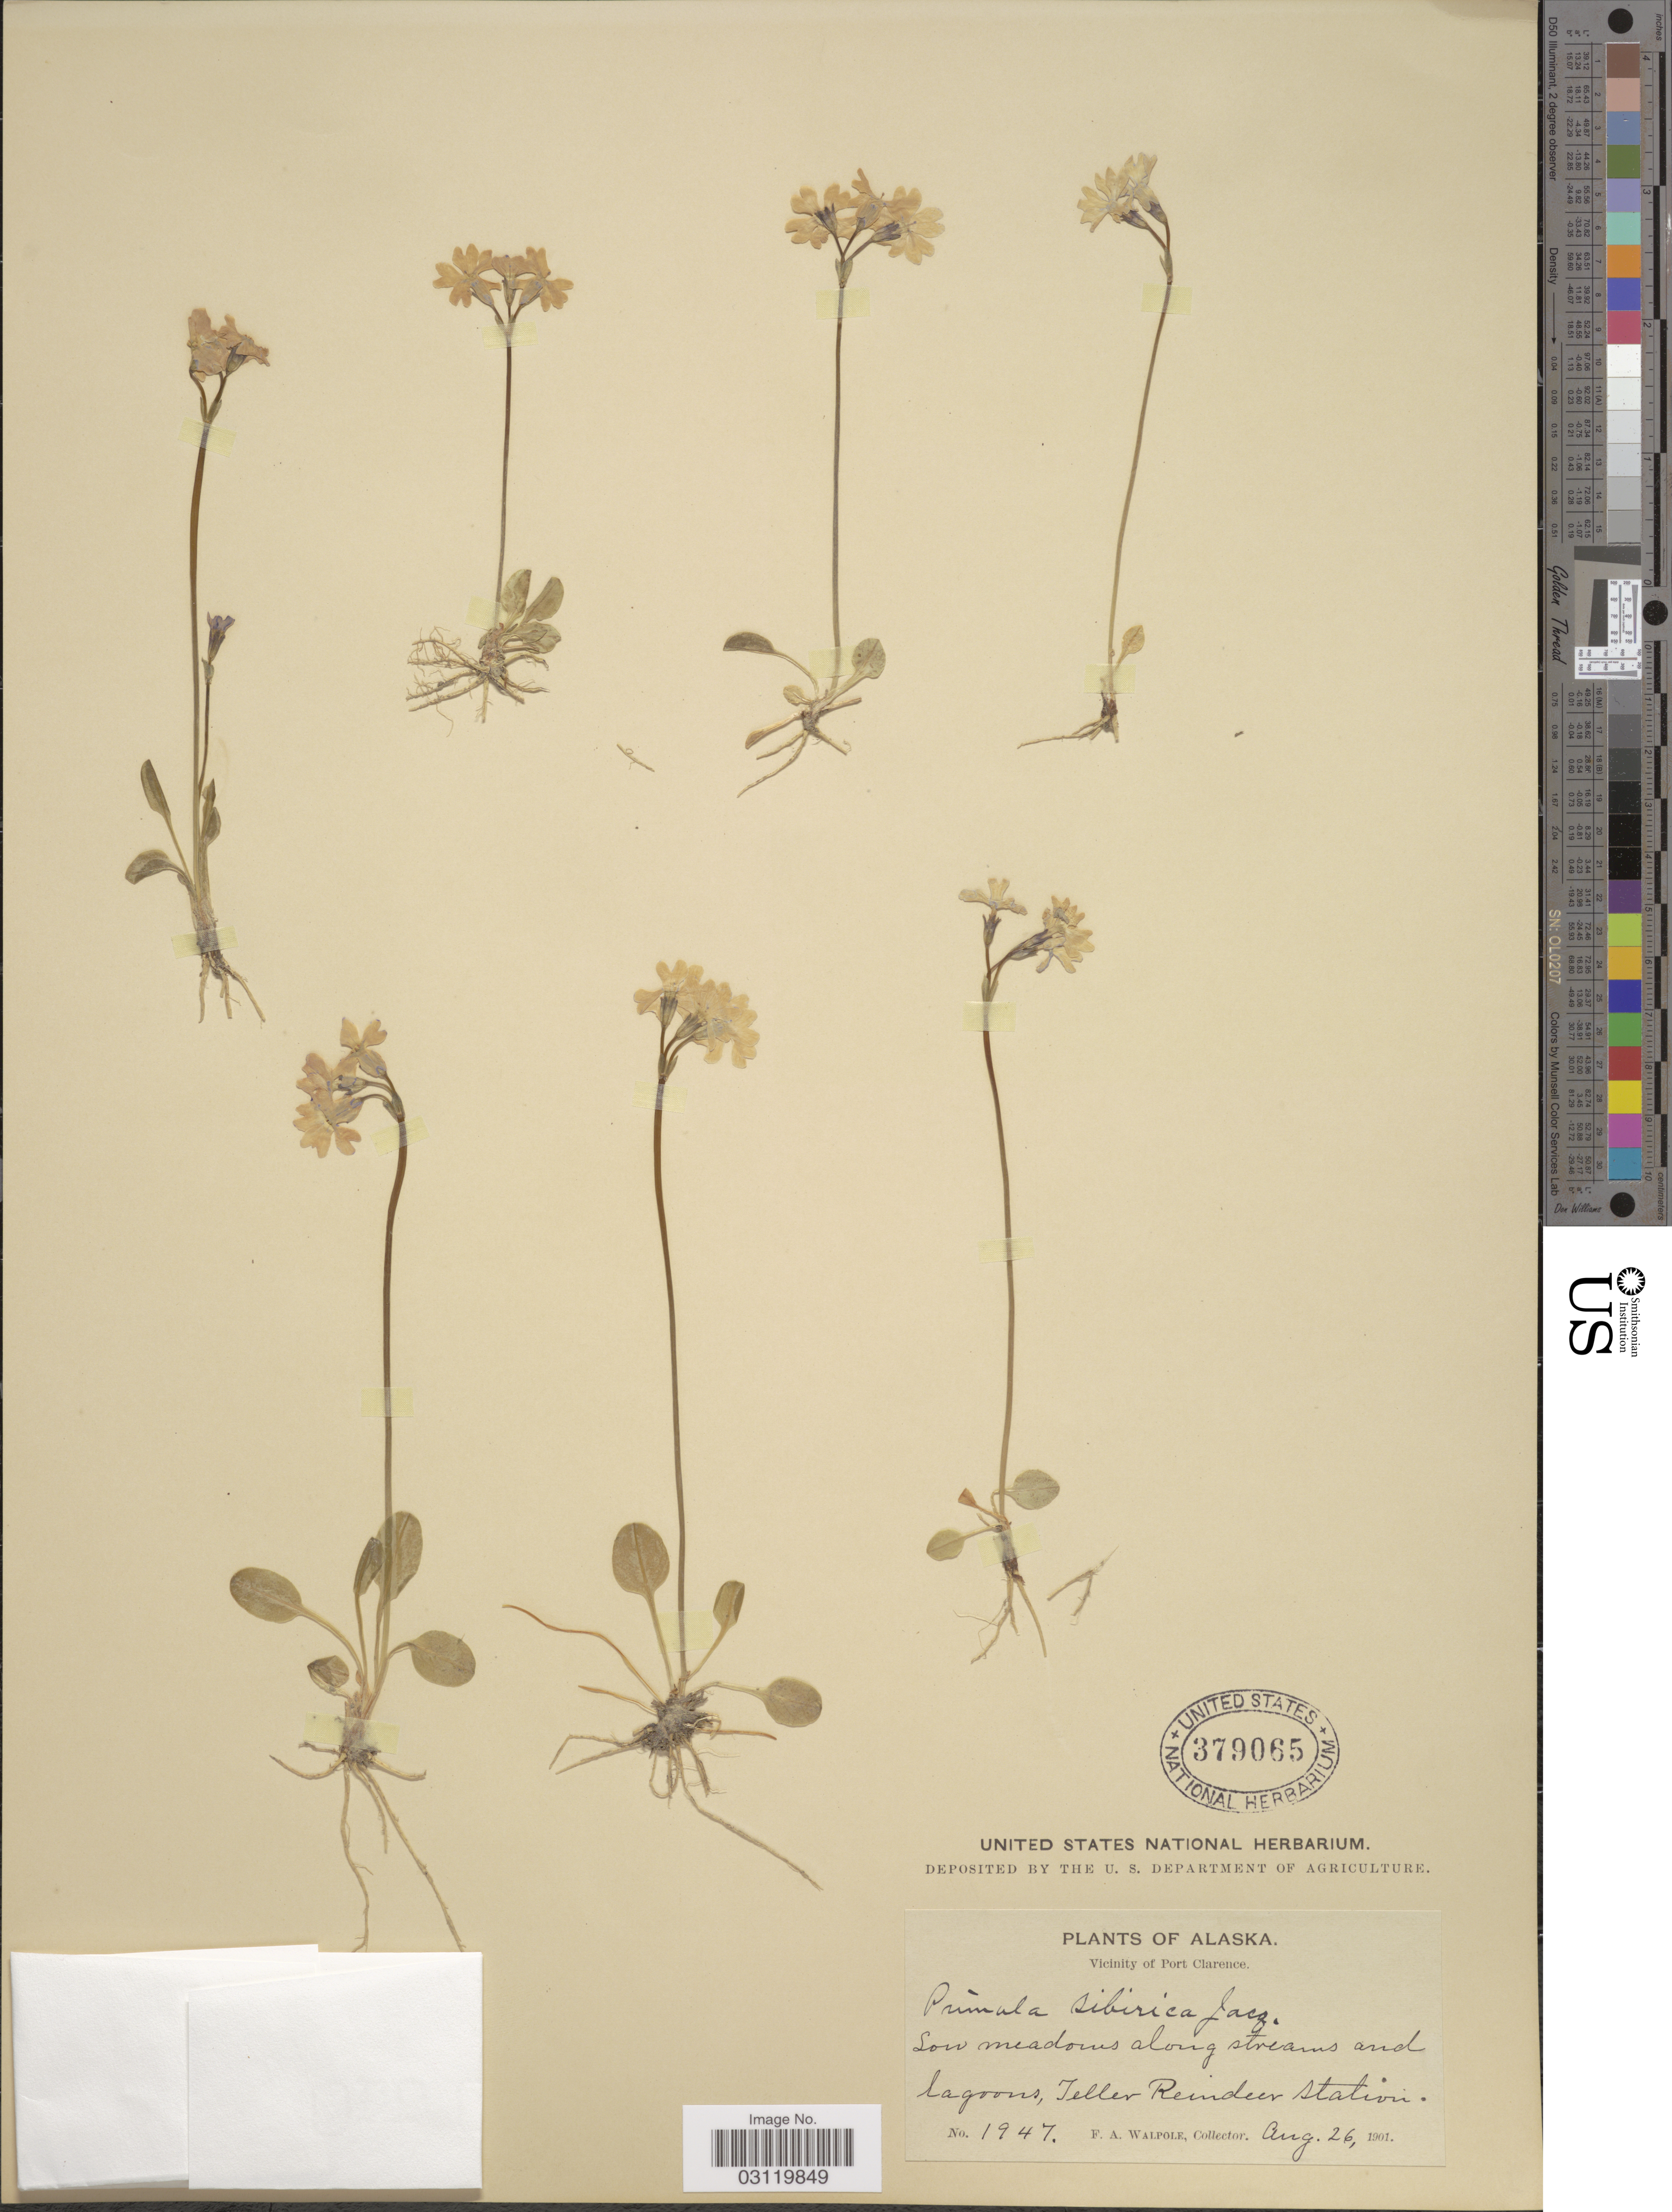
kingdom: Plantae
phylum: Tracheophyta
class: Magnoliopsida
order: Ericales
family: Primulaceae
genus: Primula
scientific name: Primula sibirica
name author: Wulfen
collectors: F. Walpole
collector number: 1947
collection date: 1901-08-26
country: United States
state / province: Alaska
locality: Vicinity of Port Clarence, Low meadows along streams and lagoons, Teller Reindeer Station.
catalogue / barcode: US 379065